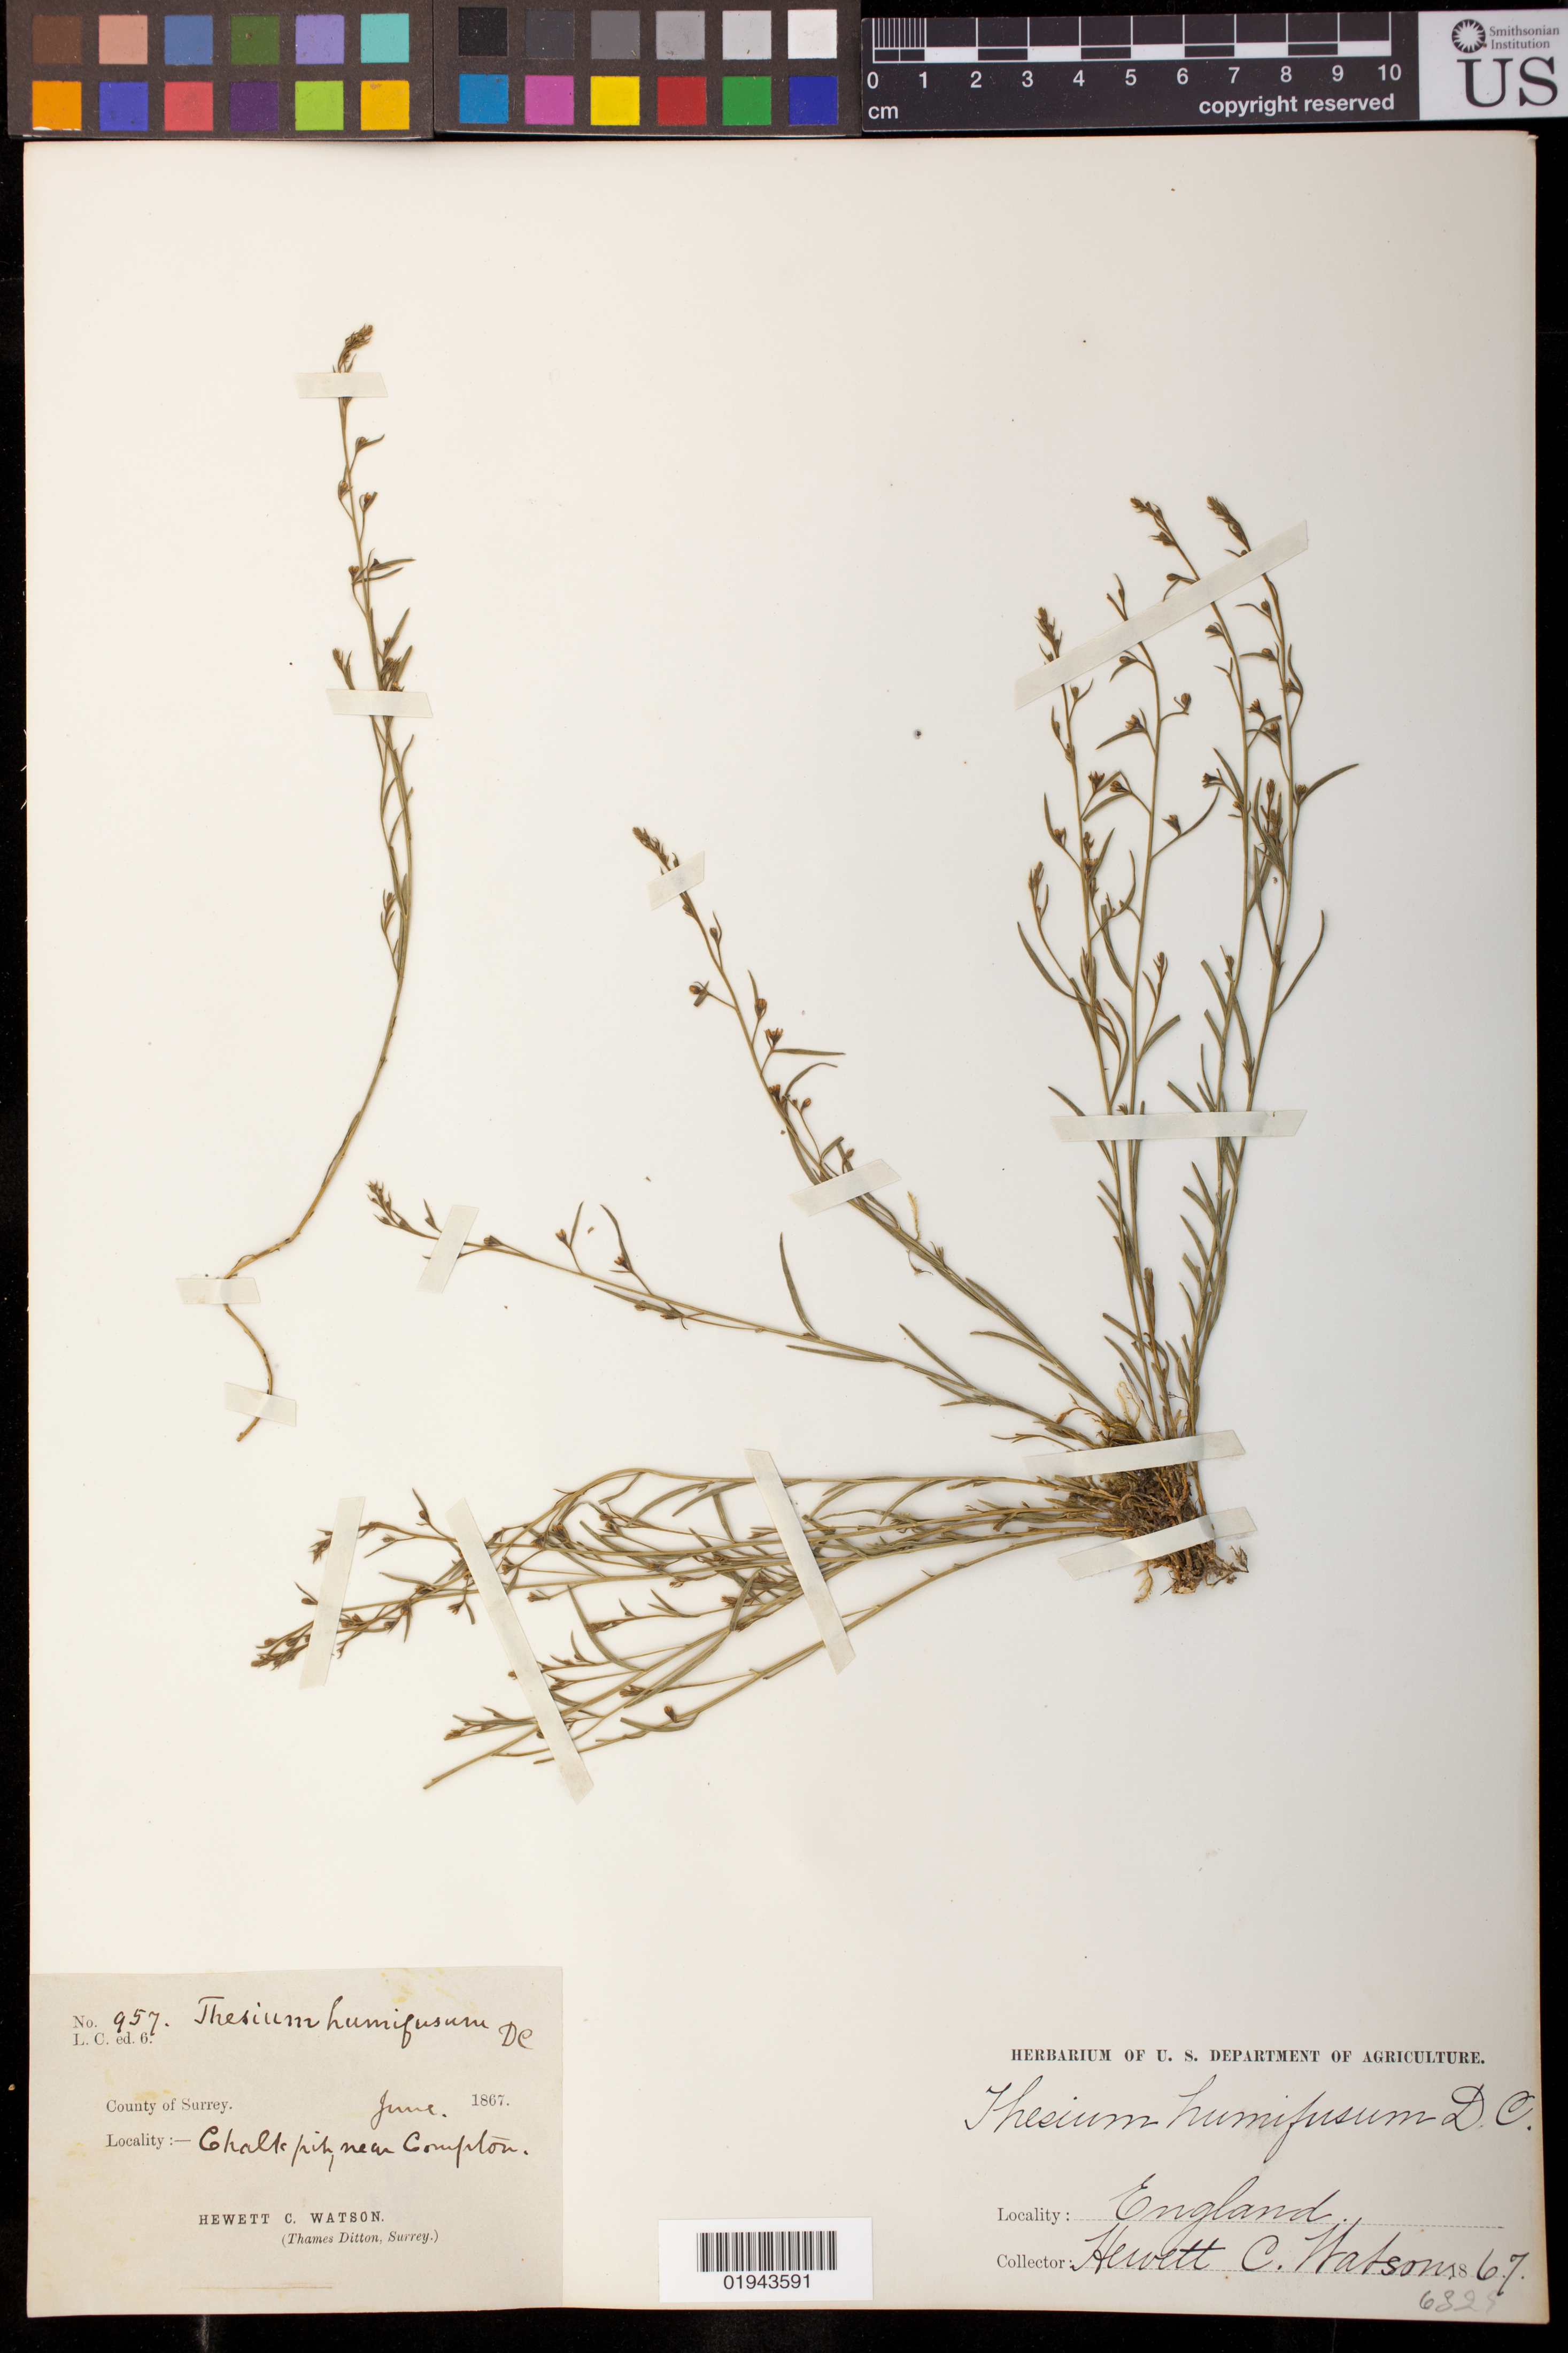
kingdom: Plantae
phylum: Tracheophyta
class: Magnoliopsida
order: Santalales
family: Thesiaceae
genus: Thesium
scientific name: Thesium humifusum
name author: DC.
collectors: H. Watson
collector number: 957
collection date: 1867-06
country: United Kingdom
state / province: England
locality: near Compton, County of Surrey